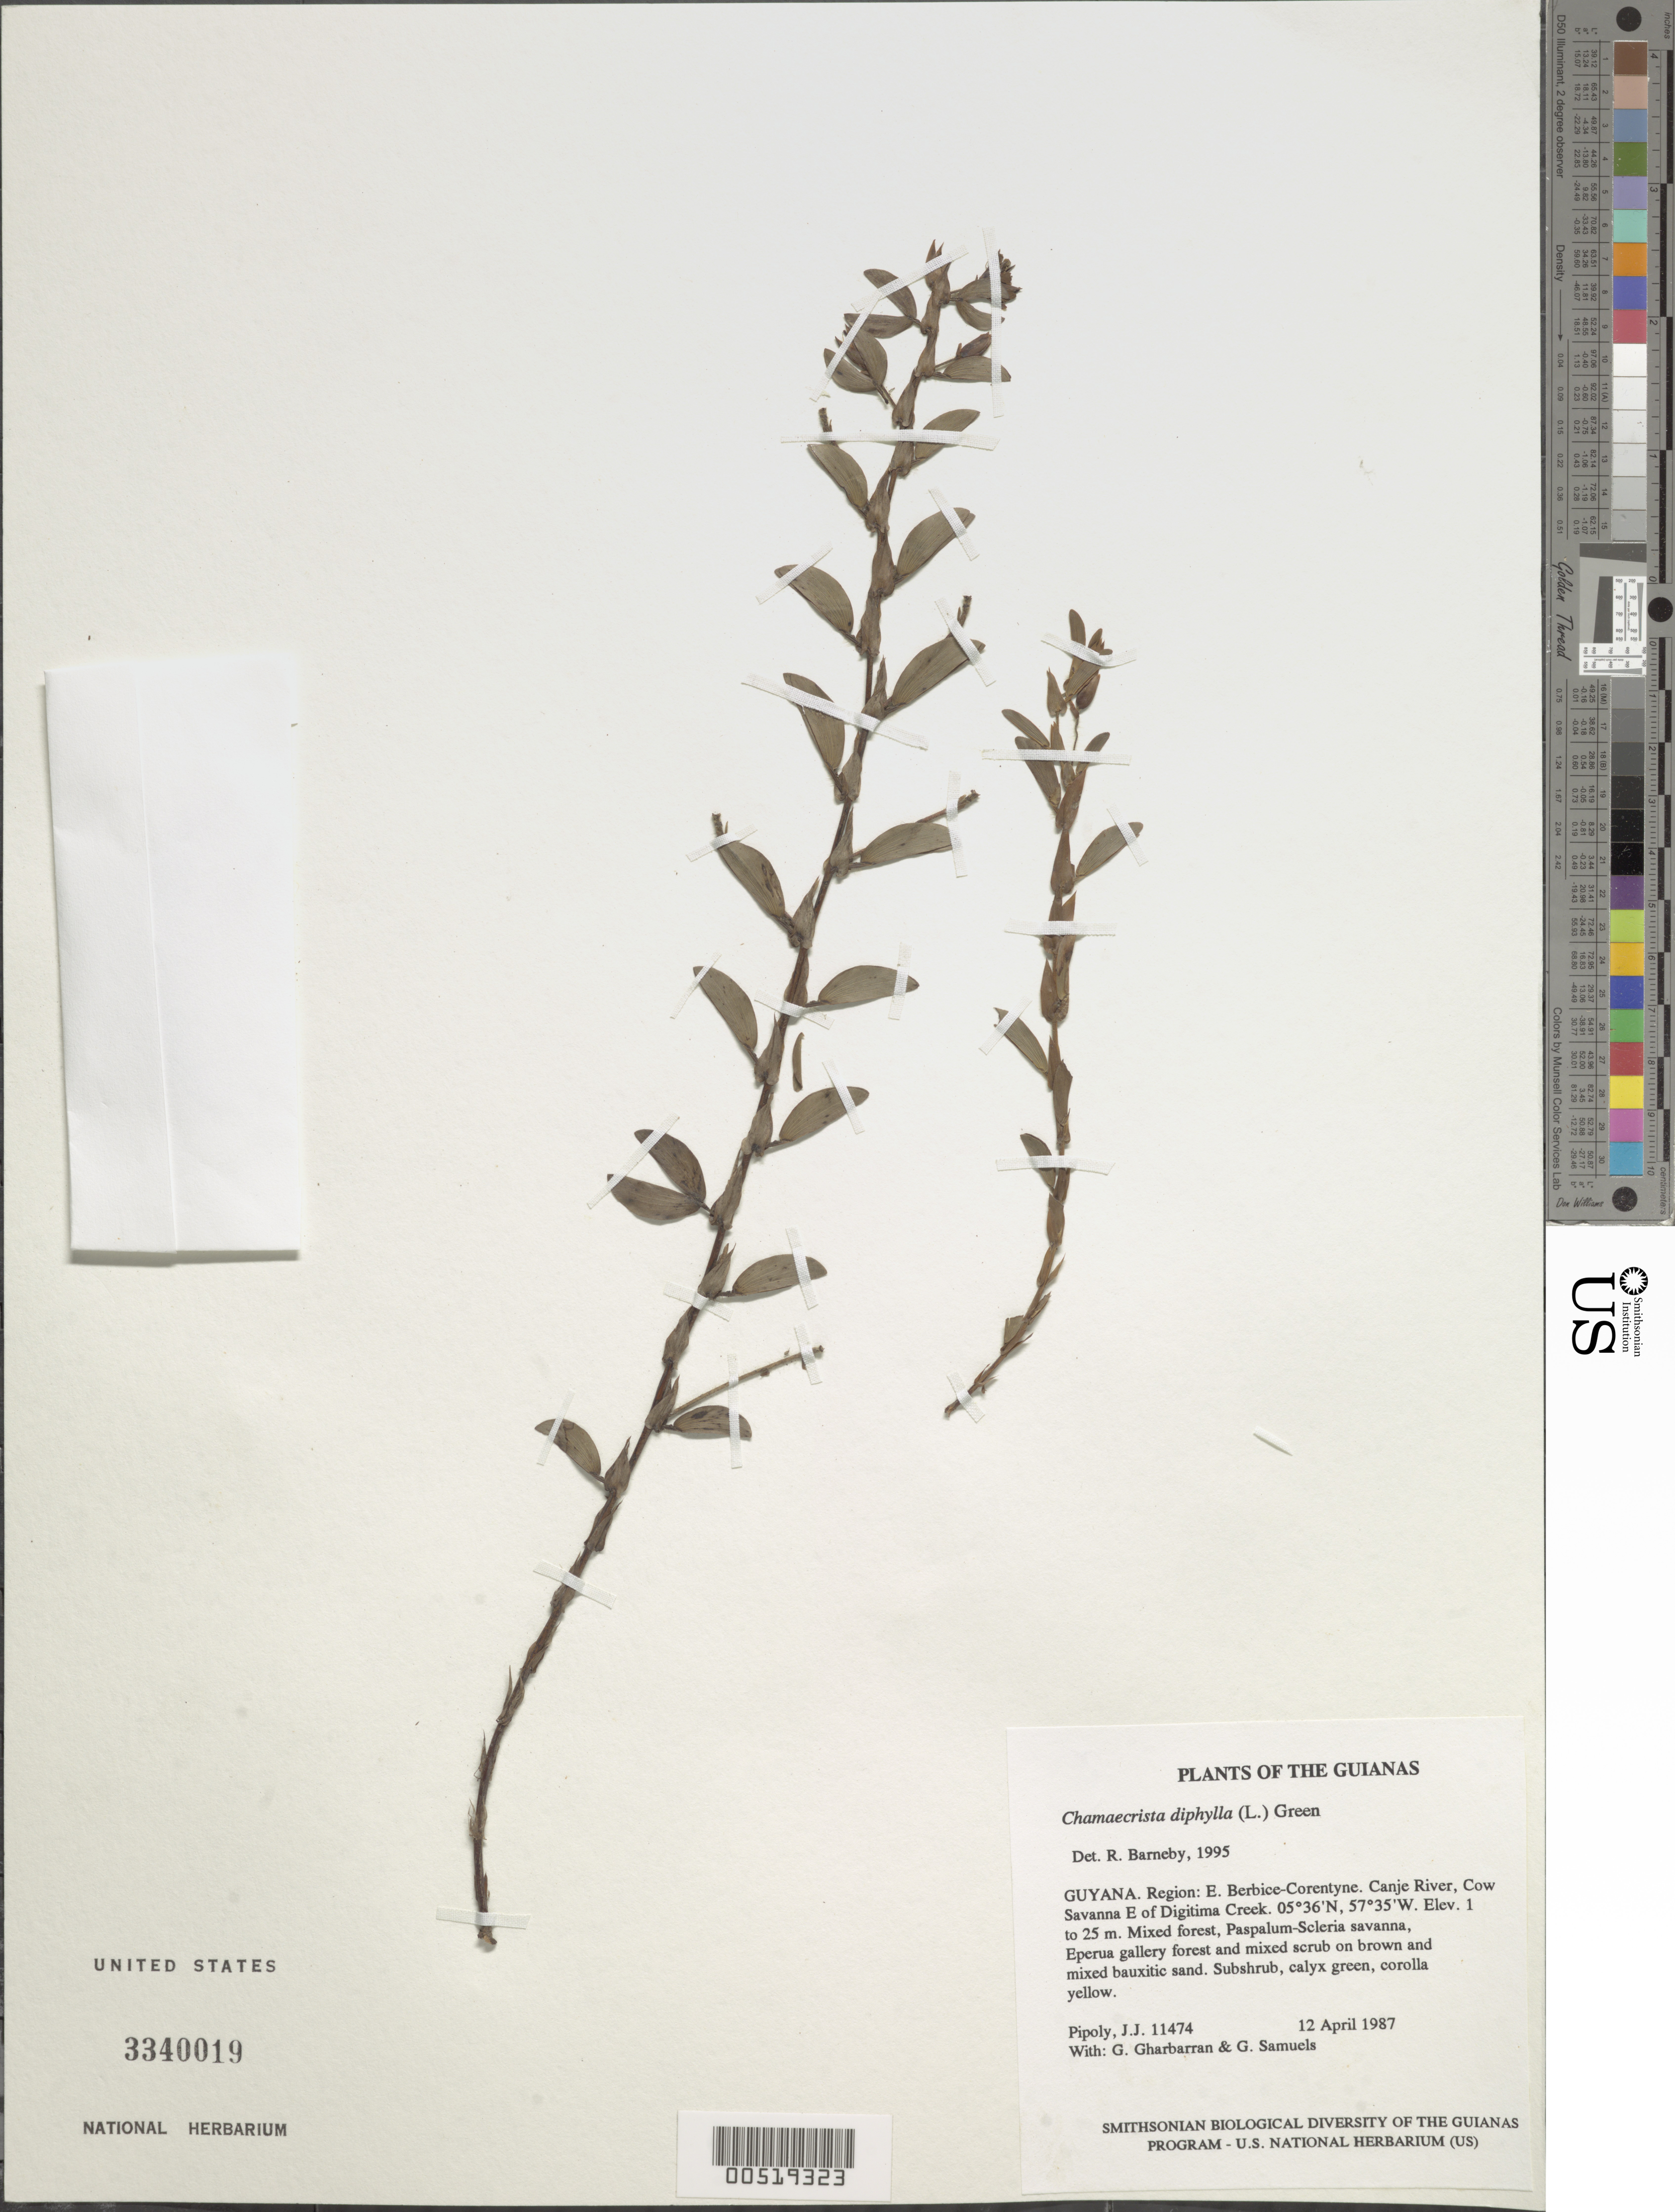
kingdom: Plantae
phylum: Tracheophyta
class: Magnoliopsida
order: Fabales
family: Fabaceae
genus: Chamaecrista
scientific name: Chamaecrista diphylla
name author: (L.) Greene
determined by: Barneby, Rupert C., (NY)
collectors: J. J. Pipoly, G. Gharbarran & G. Samuels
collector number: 11474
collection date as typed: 12 April 1987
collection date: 1987-04-12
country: Guyana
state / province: E. Berbice-Corentyne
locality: Canje River, Cow Savanna E of Digitima Creek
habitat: Mixed forest, Paspalum-Scleria savanna, Eperua gallery forest and mixed scrub on brown and mixed bauxitic sand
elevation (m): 1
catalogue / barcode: US 3340019